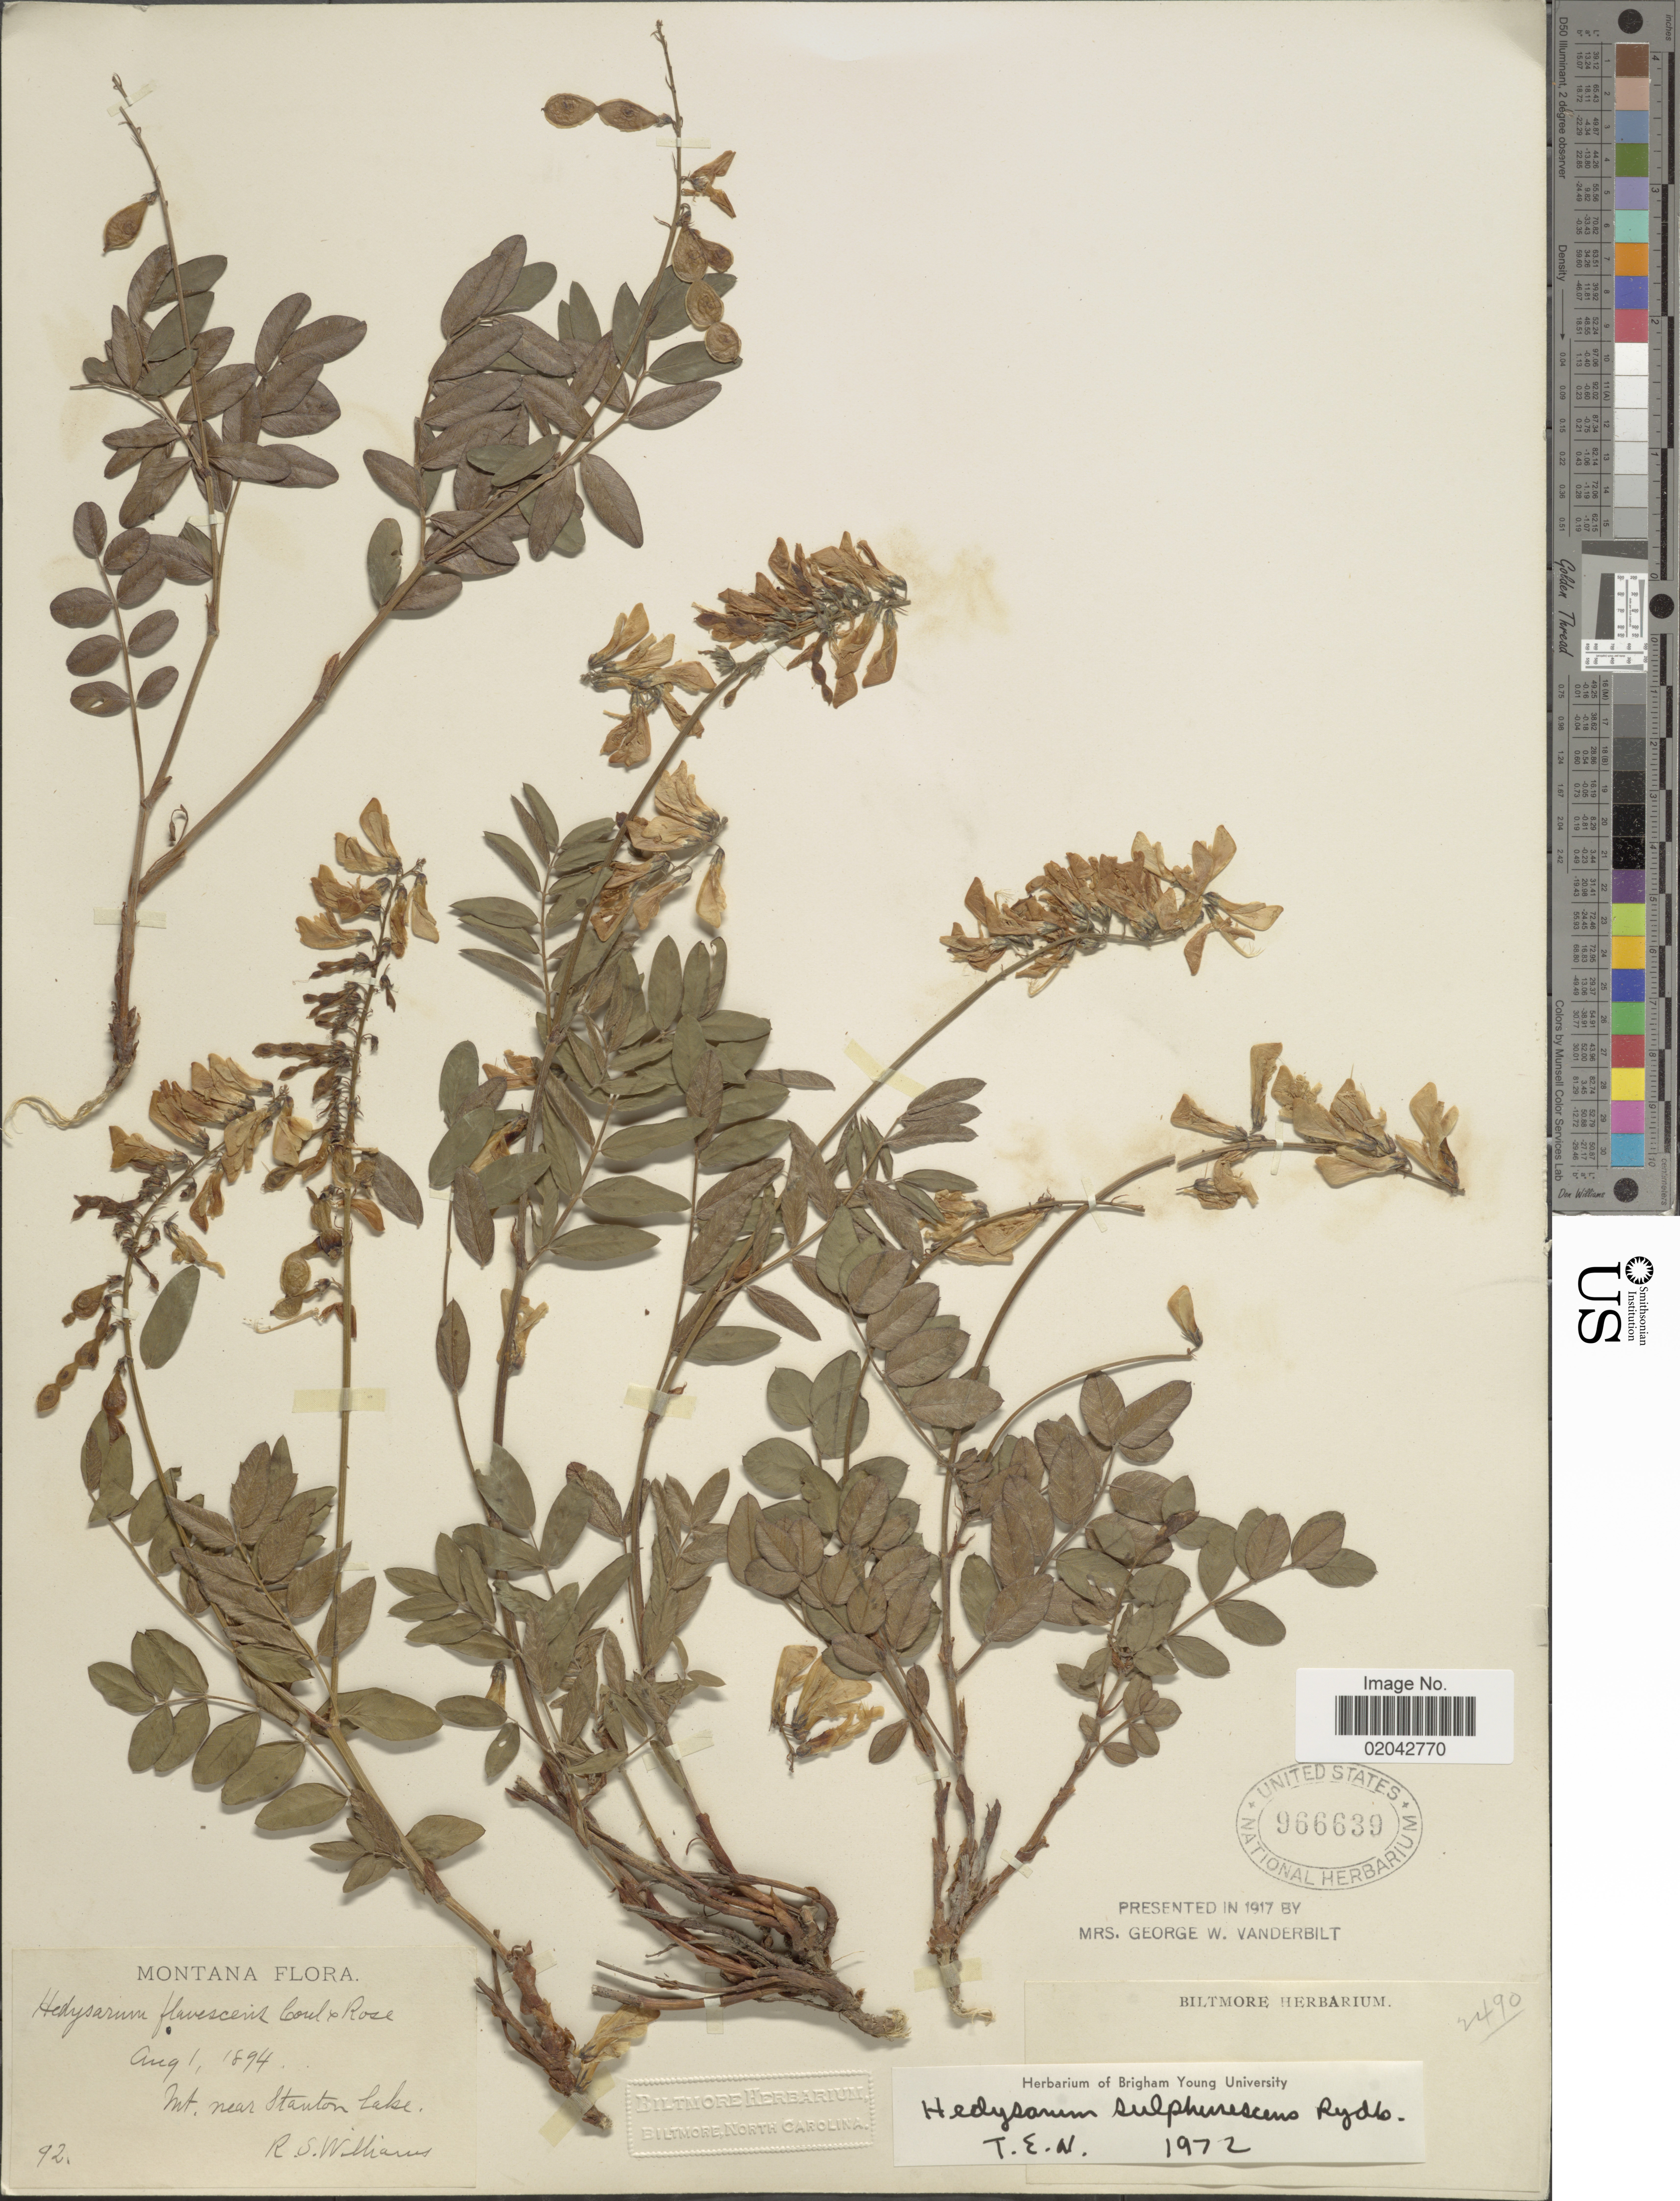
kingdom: Plantae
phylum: Tracheophyta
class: Magnoliopsida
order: Fabales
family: Fabaceae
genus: Hedysarum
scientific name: Hedysarum sulphurescens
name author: Rydb.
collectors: R. S. Williams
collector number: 92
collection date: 1894-08-01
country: United States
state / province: Montana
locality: Mt. near Stanton Lake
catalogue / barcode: US 966639